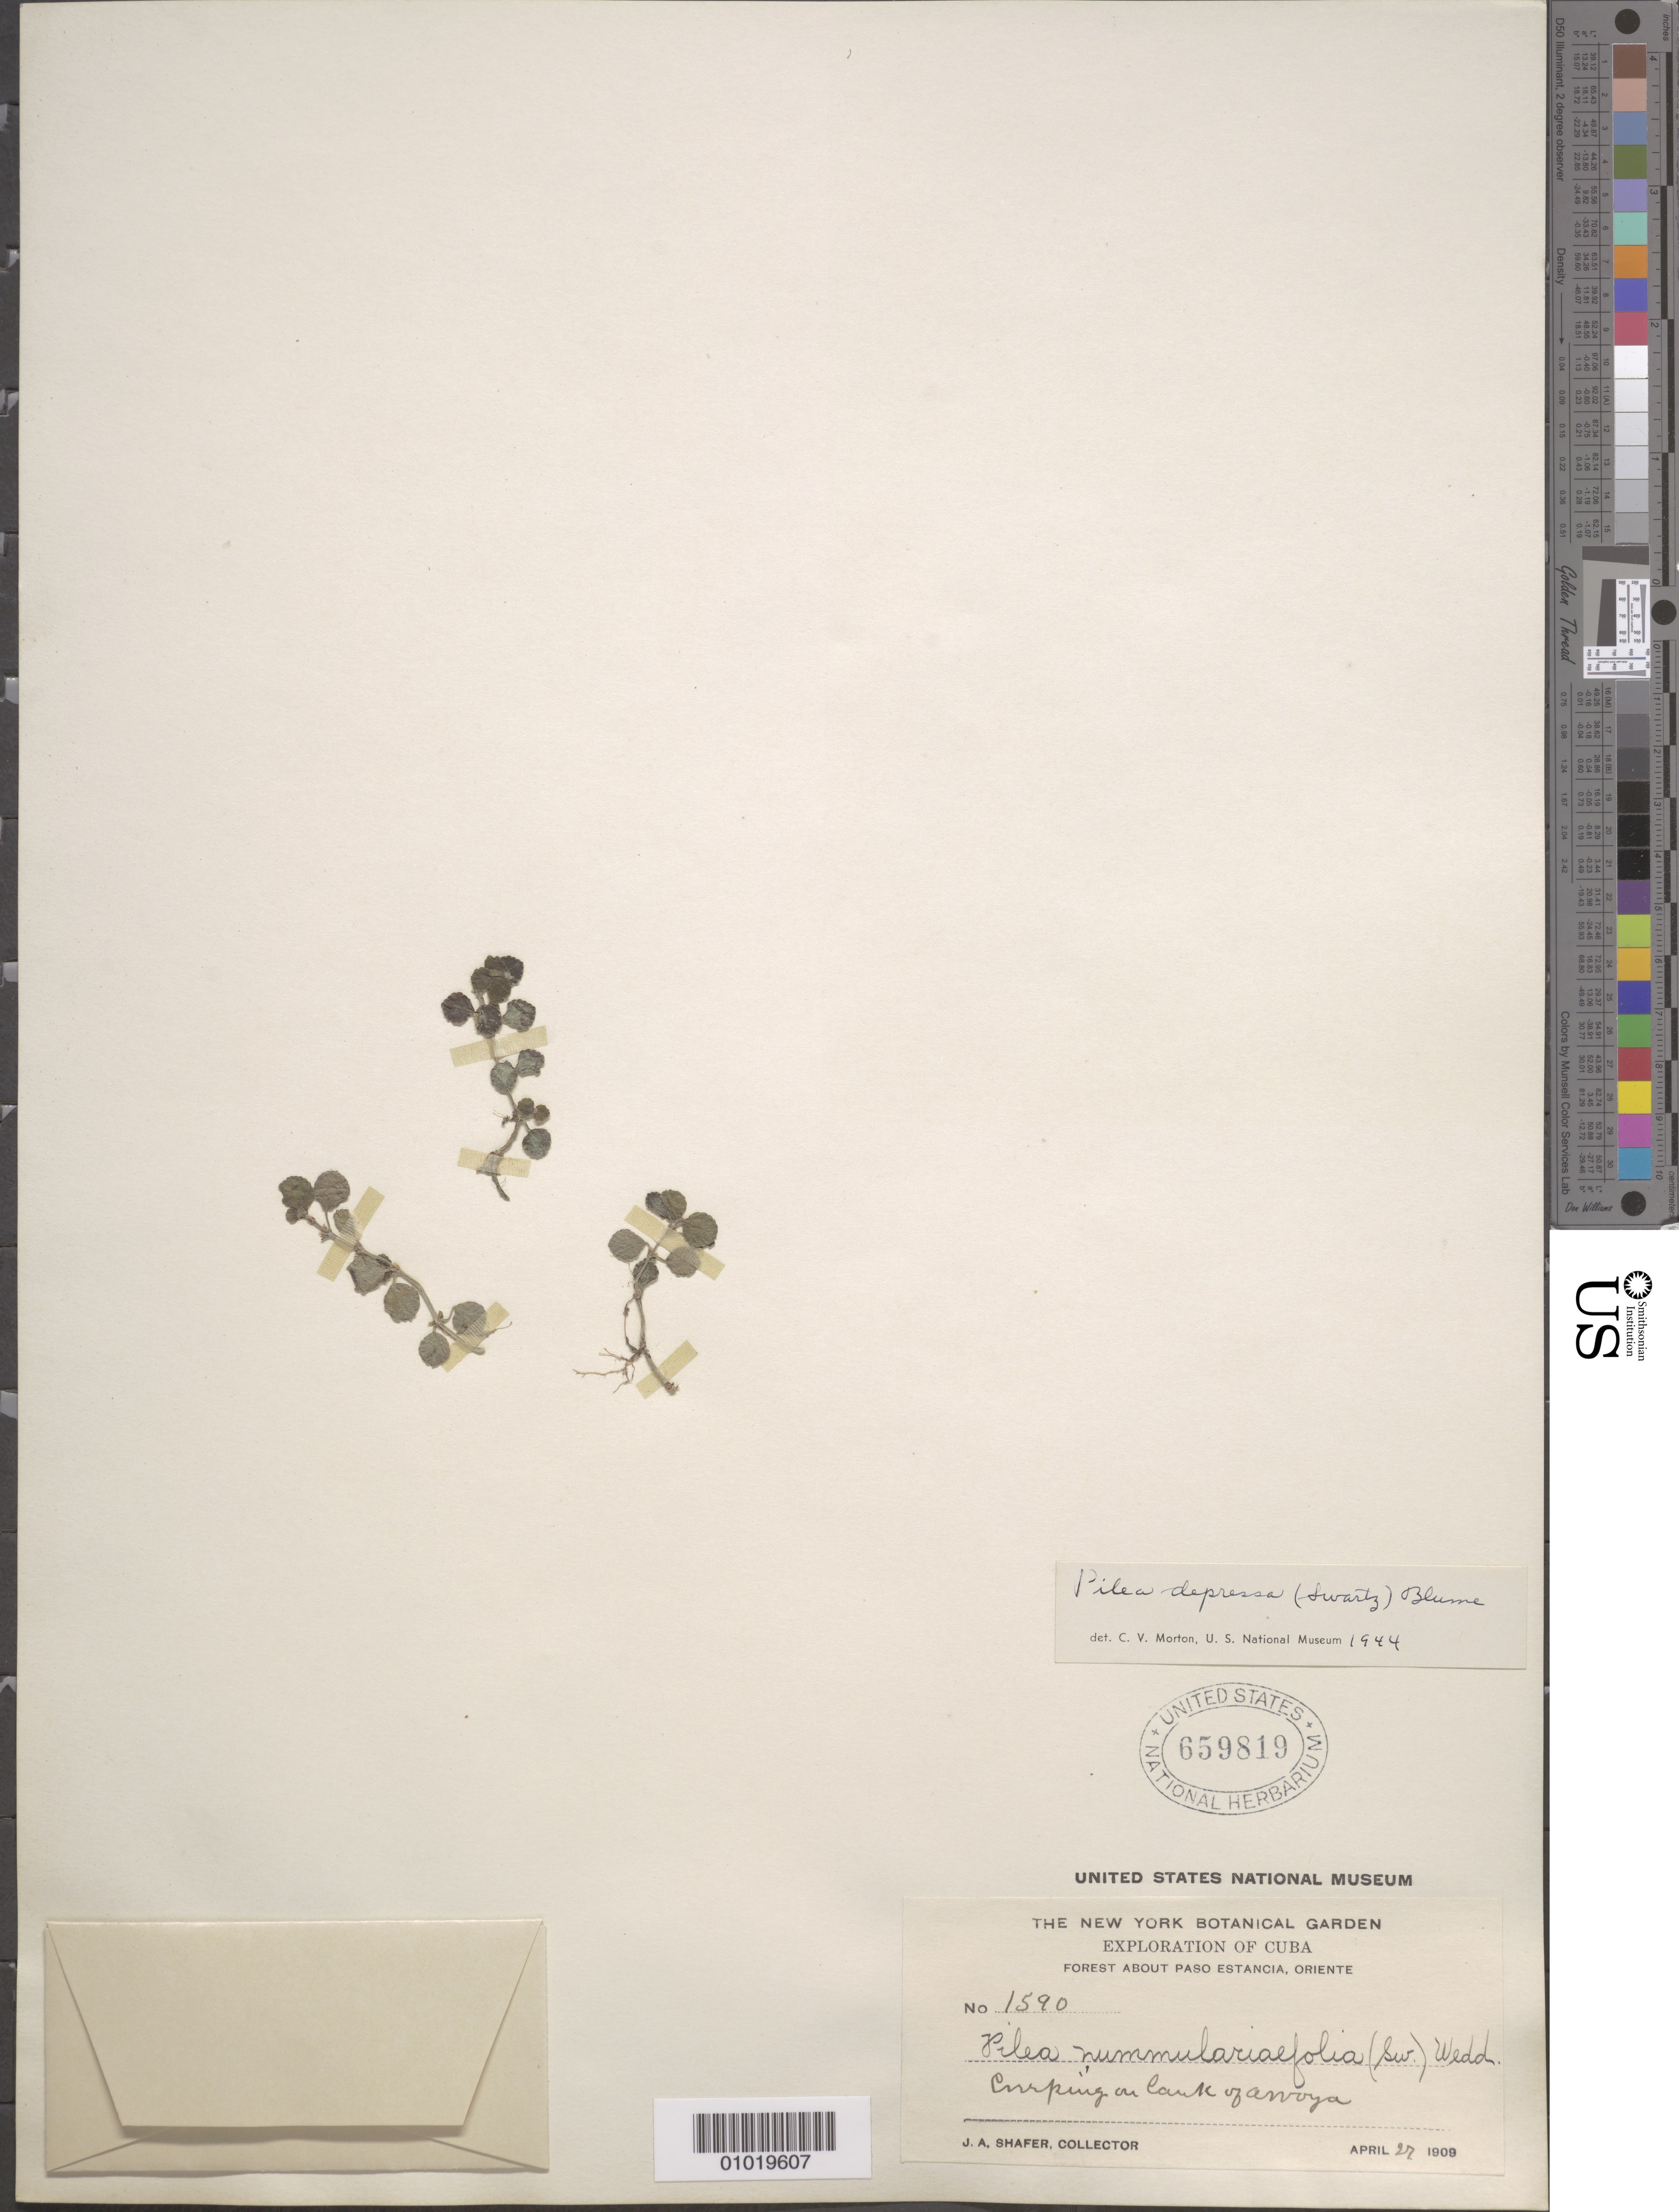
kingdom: Plantae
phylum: Tracheophyta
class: Magnoliopsida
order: Rosales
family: Urticaceae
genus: Pilea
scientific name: Pilea depressa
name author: (Sw.) Blume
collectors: J. A. Shafer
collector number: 1590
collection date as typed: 27 Apr 1909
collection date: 1909-04-27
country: Cuba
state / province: Granma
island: Cuba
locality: Forest about Paso Estancia, Oriente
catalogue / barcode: US 659819